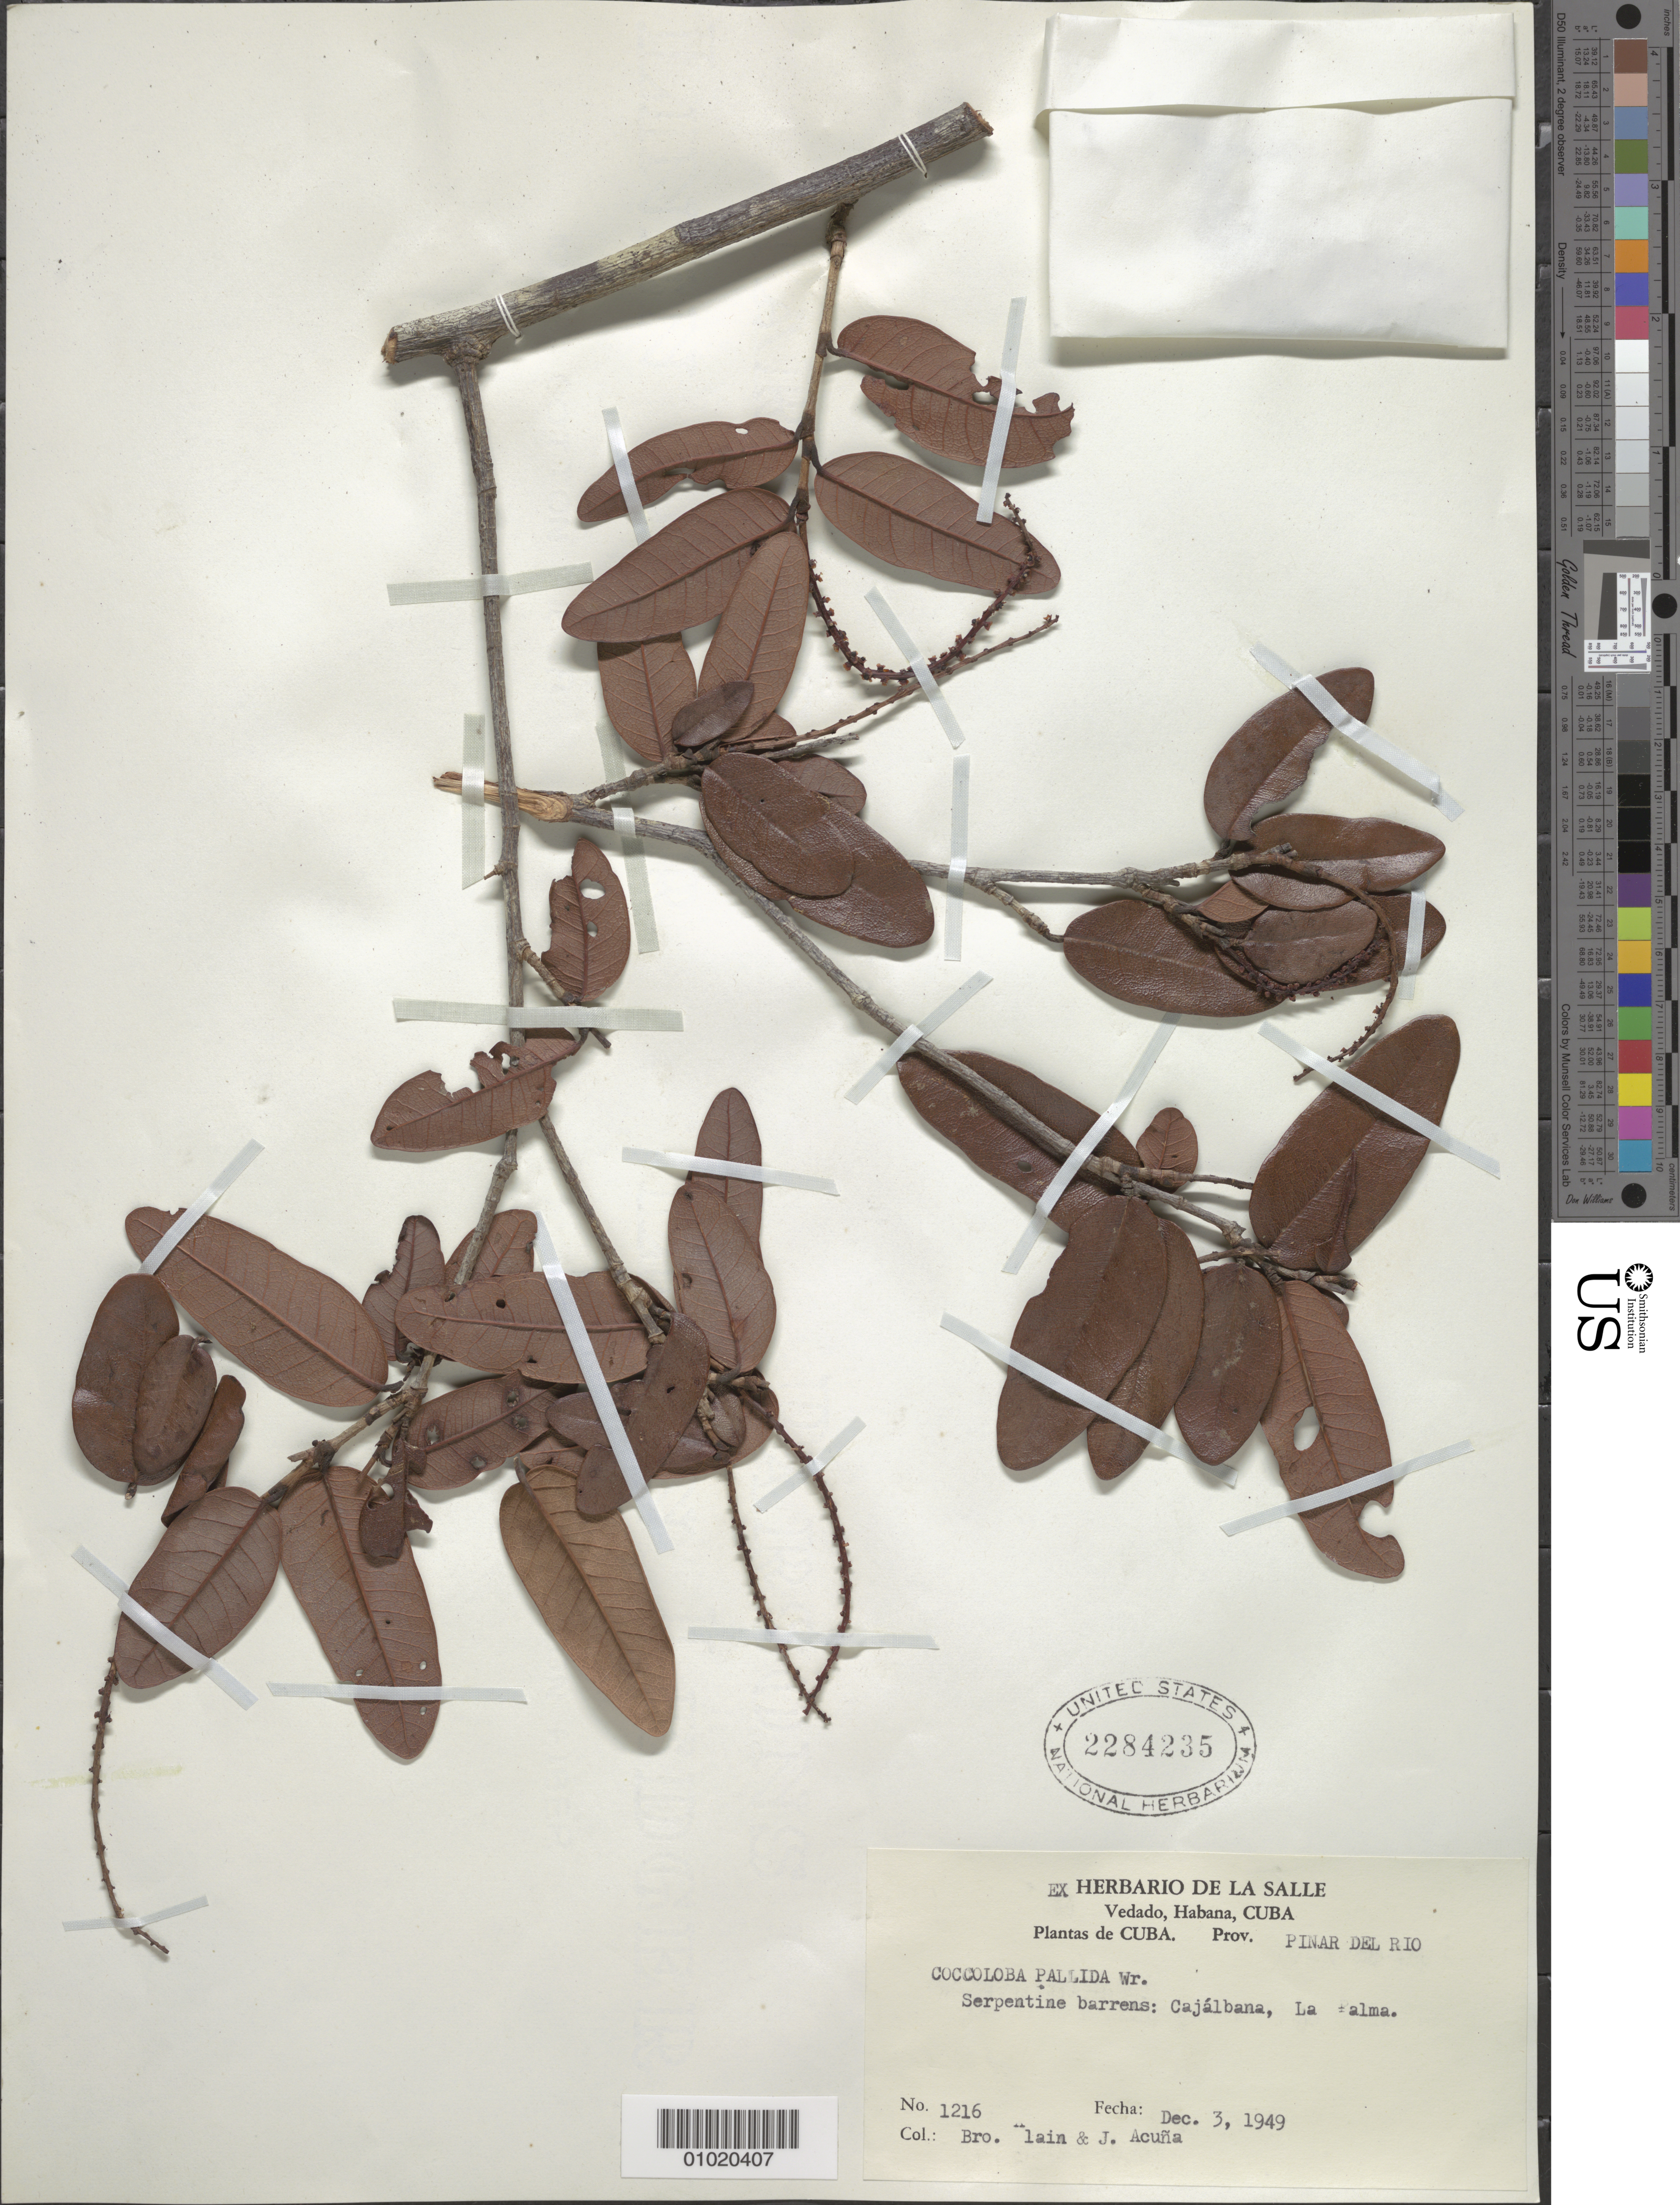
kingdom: Plantae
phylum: Tracheophyta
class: Magnoliopsida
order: Caryophyllales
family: Polygonaceae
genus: Coccoloba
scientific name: Coccoloba pallida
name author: C. Wright ex Griseb.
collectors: A. H. Liogier & J. Acuña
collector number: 1216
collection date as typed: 03 Dec 1949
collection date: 1949-12-03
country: Cuba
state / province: Pinar del Rio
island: Cuba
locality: Serpentine barrens: Cajalbana, La Palma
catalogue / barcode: US 2284235